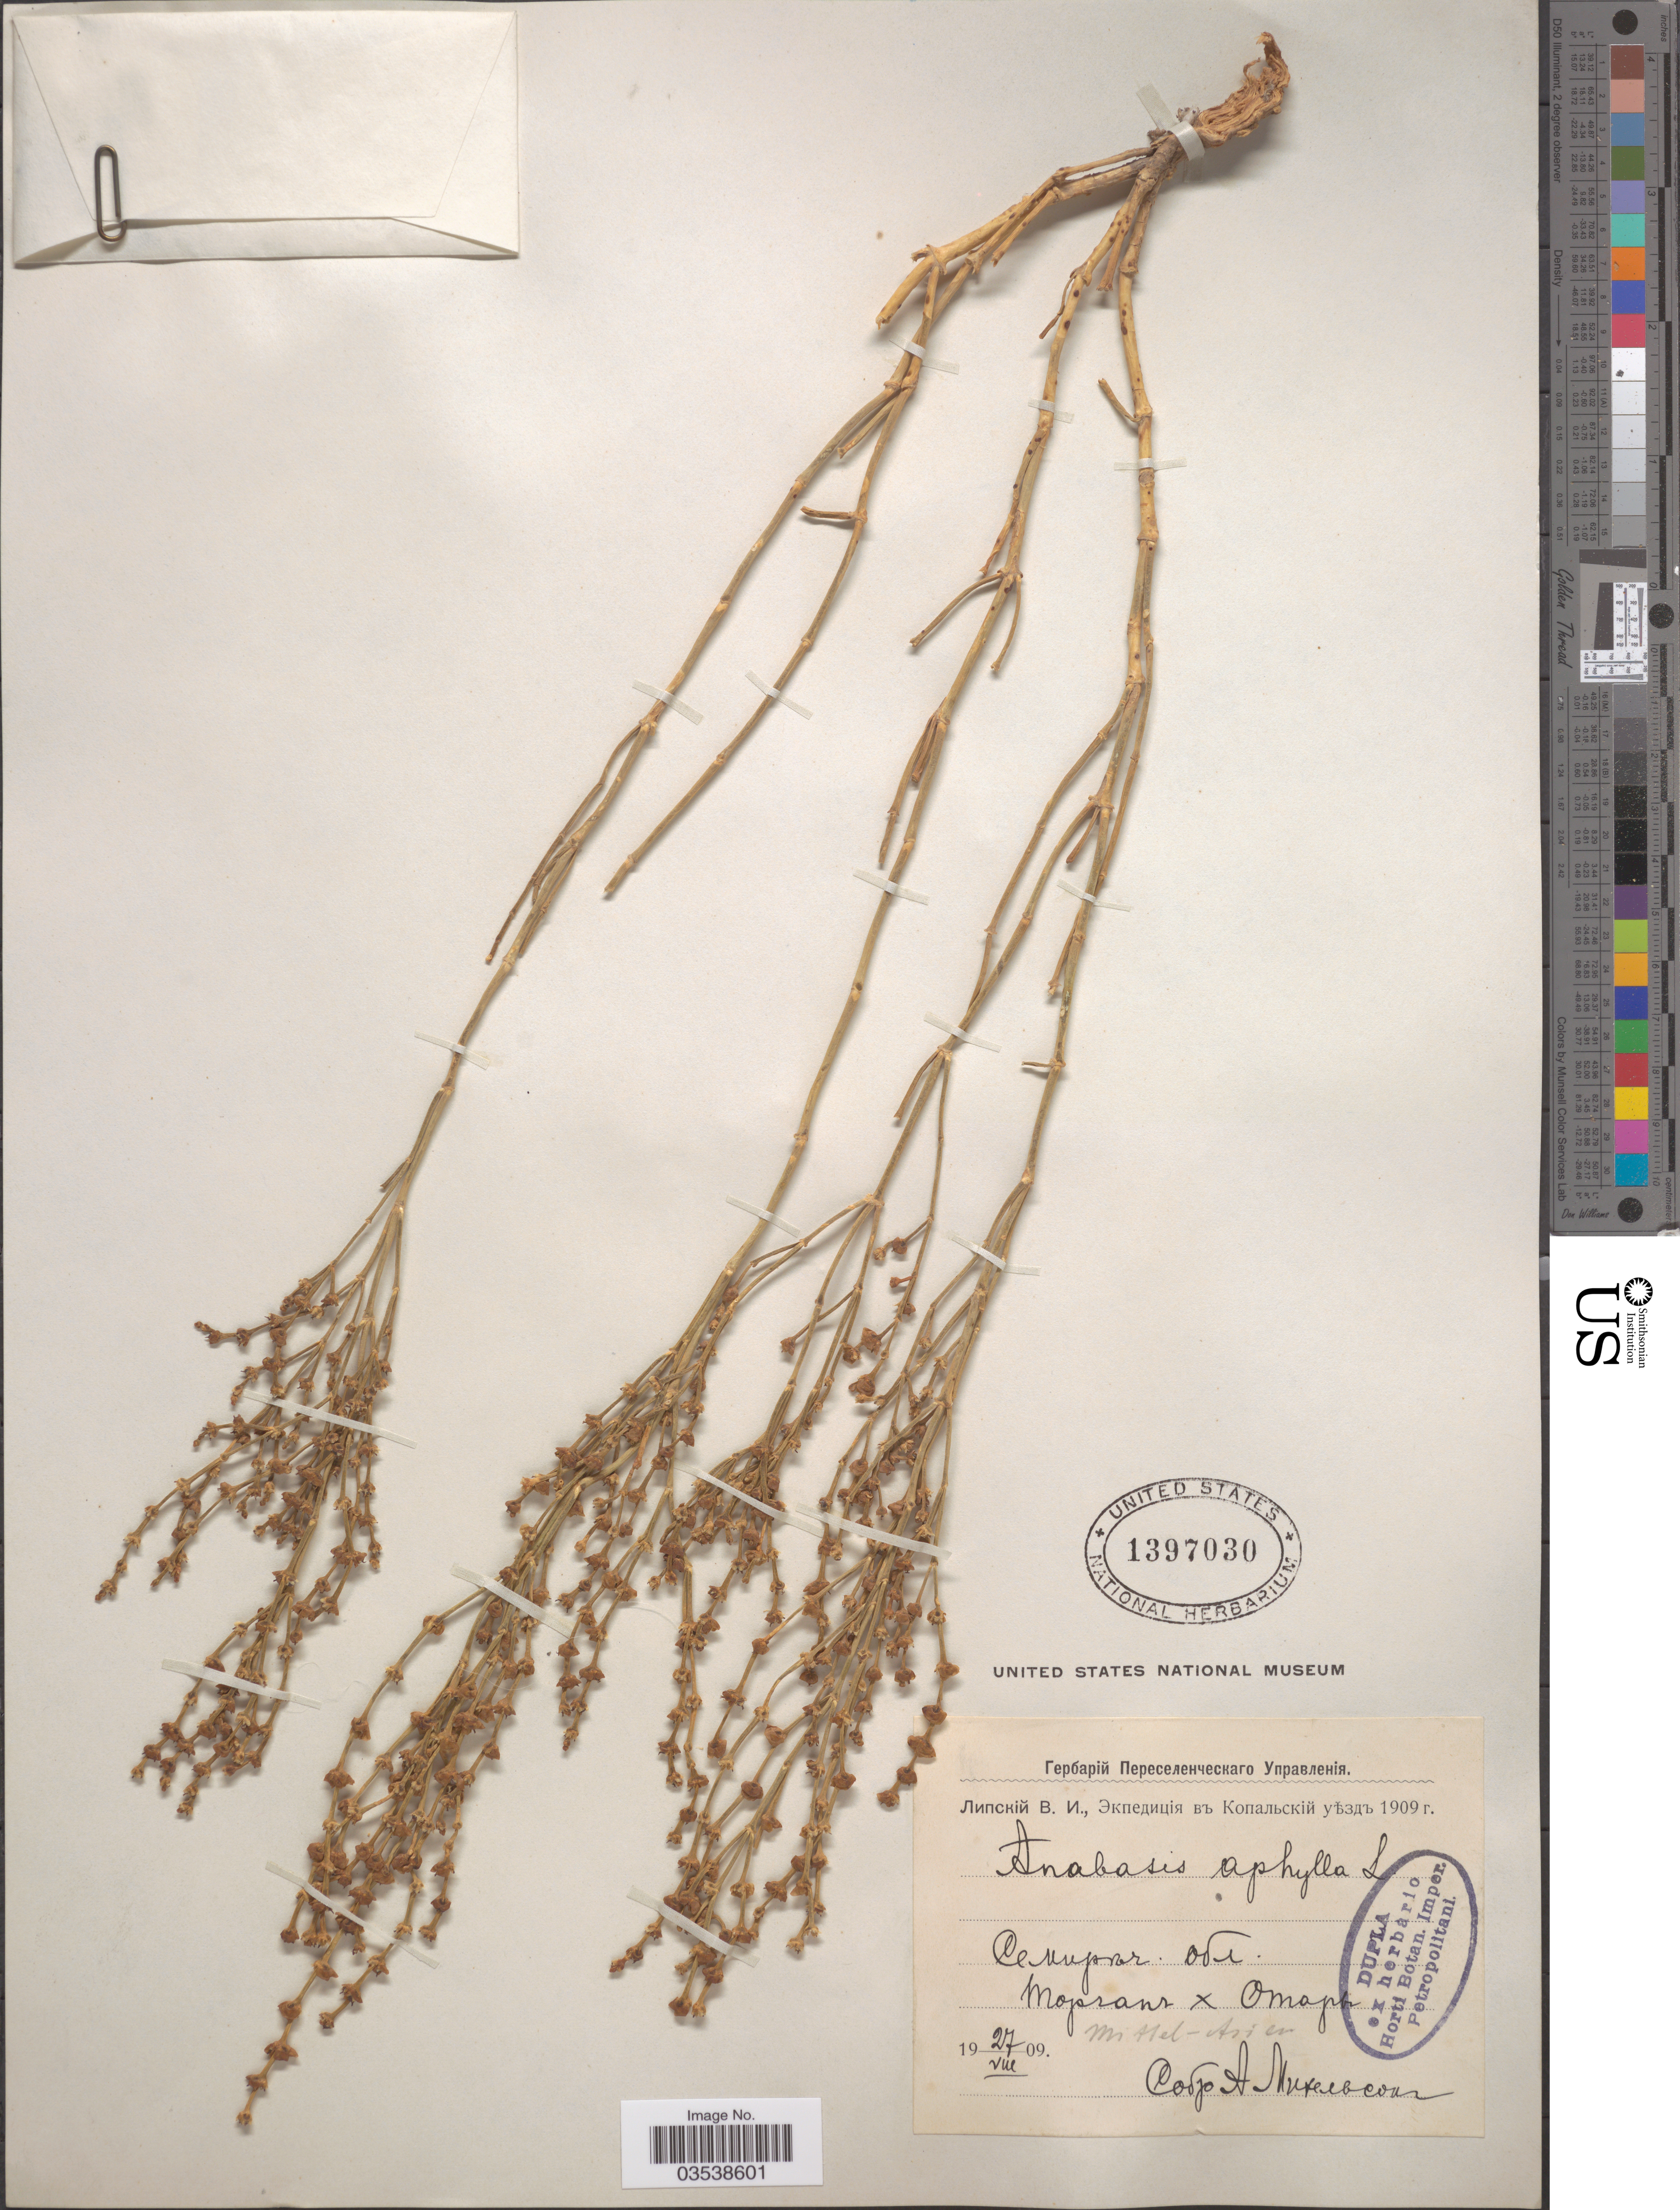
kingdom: Plantae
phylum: Tracheophyta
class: Magnoliopsida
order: Caryophyllales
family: Amaranthaceae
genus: Anabasis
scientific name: Anabasis aphylla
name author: L.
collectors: A. Mikhelson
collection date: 1909-08-27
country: Kazakhstan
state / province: Almaty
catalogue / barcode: US 1397030